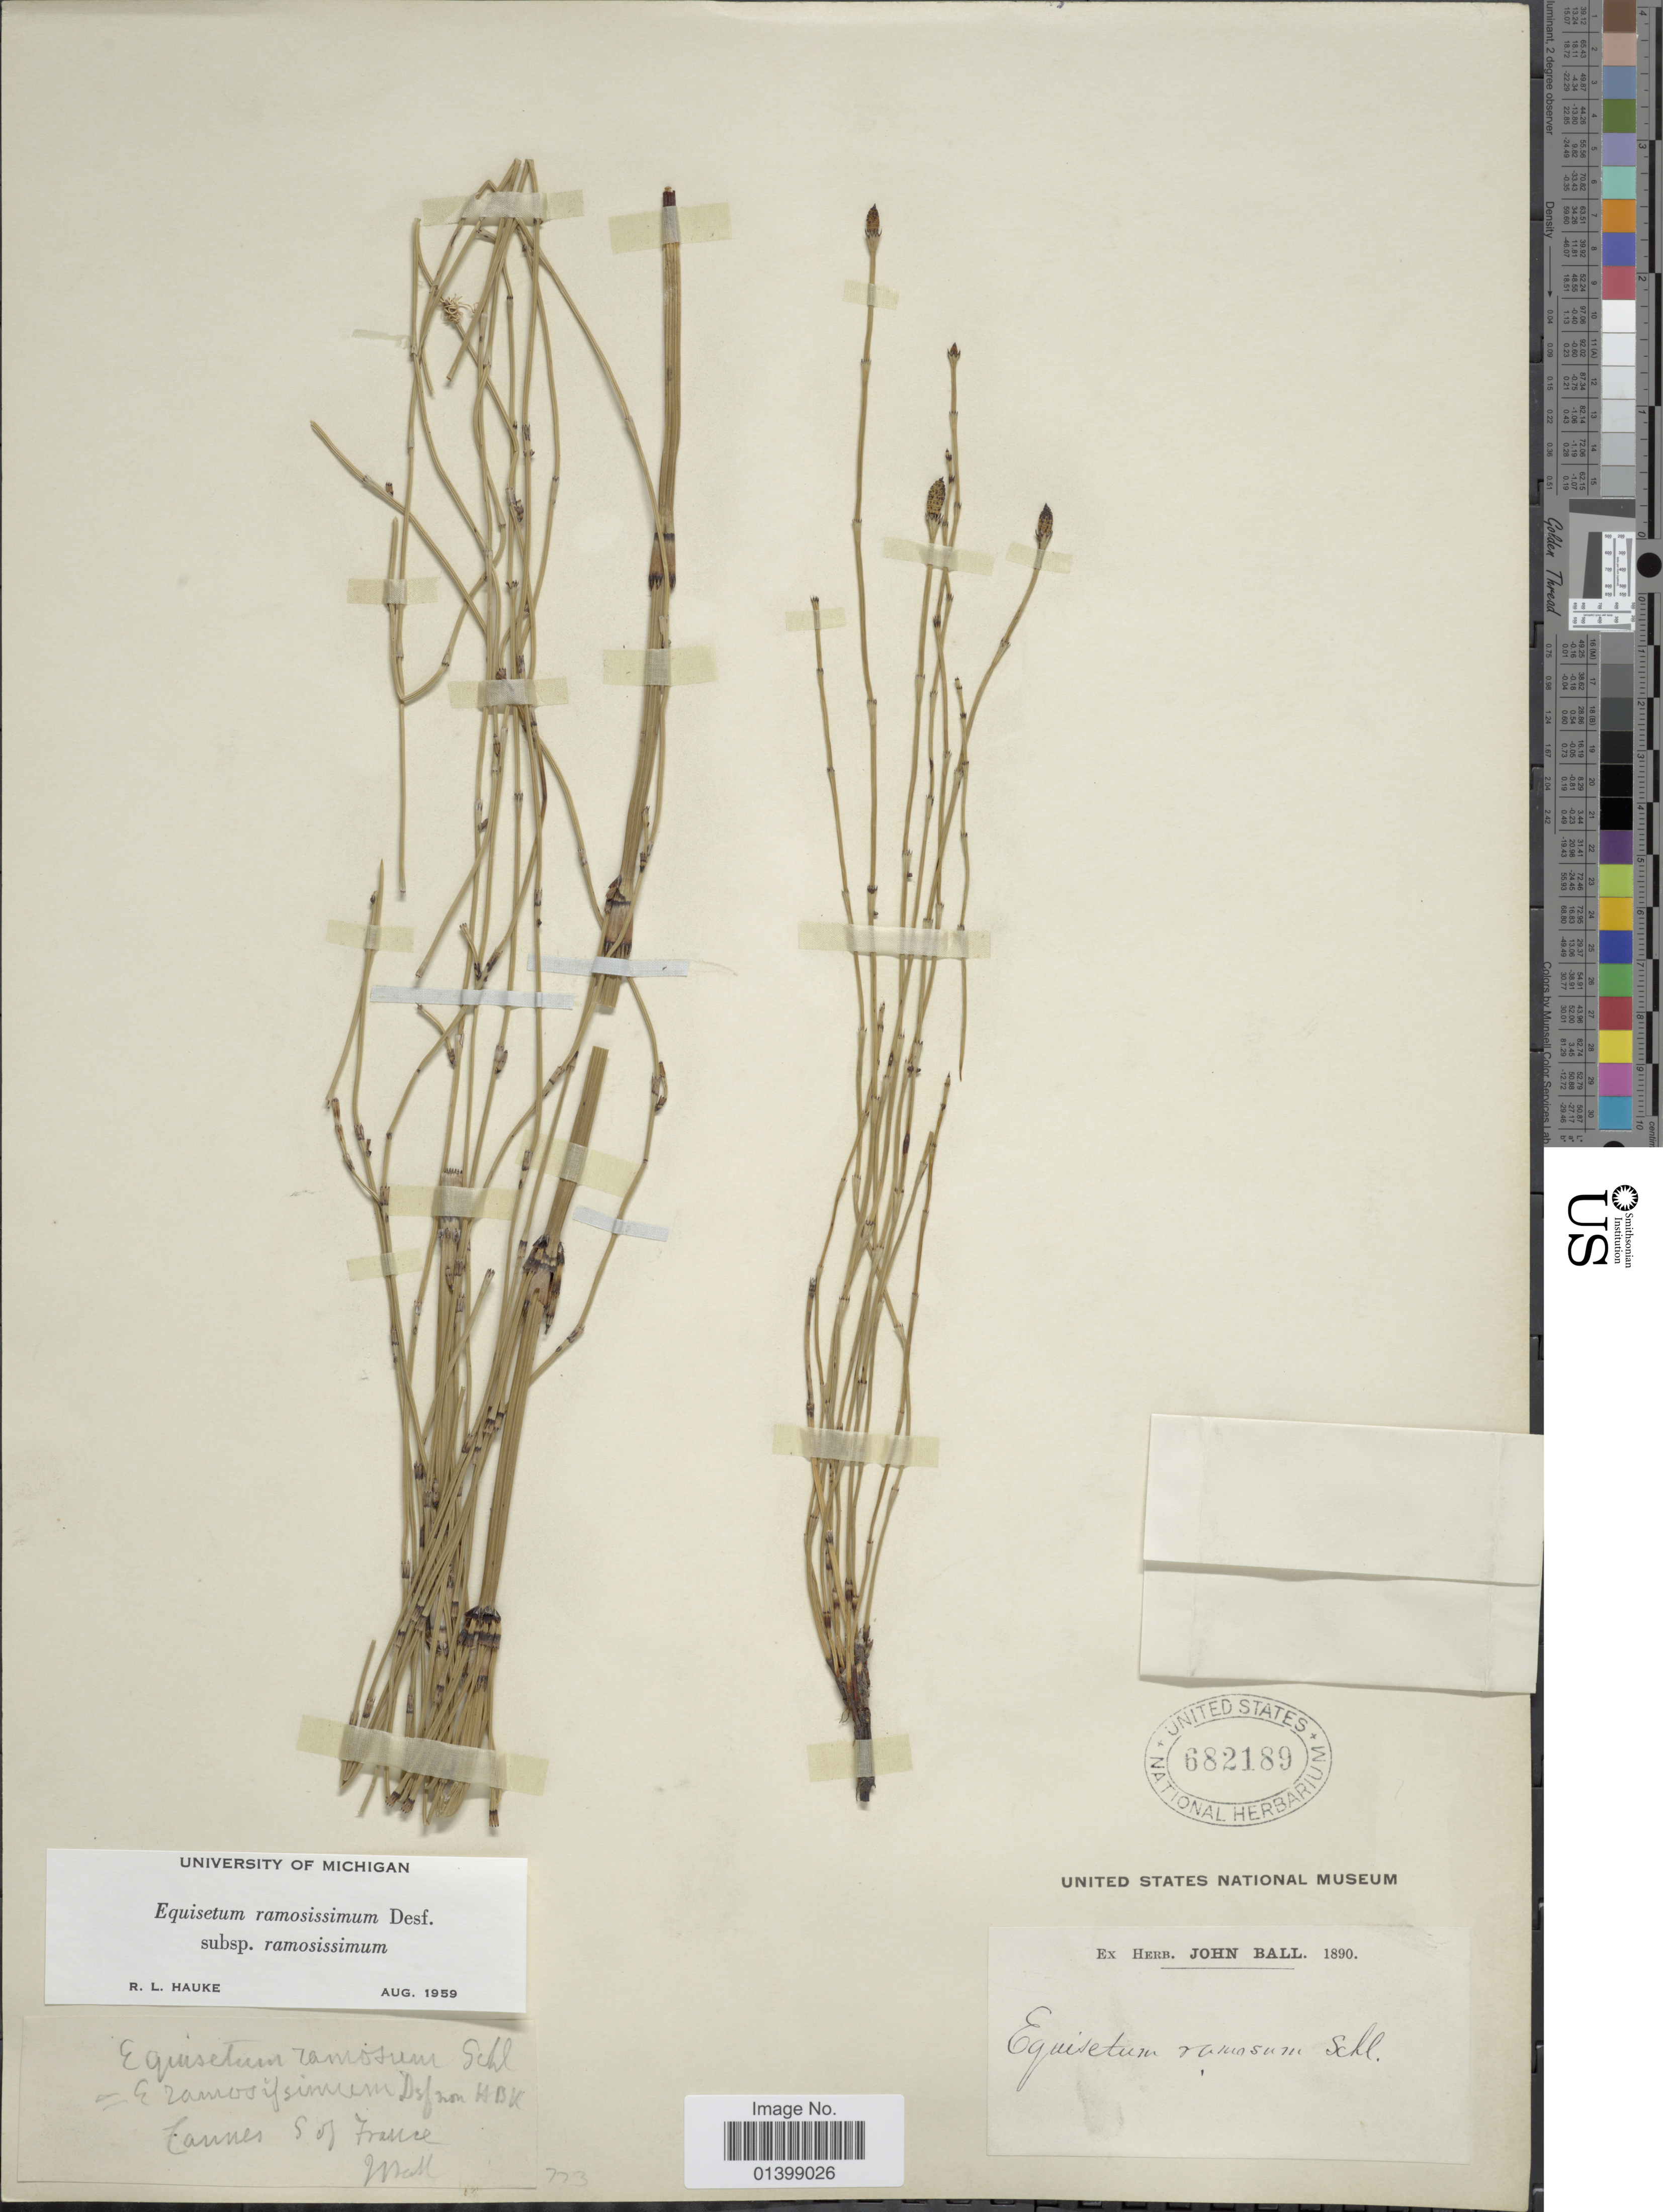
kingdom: Plantae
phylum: Tracheophyta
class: Polypodiopsida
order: Equisetales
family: Equisetaceae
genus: Equisetum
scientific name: Equisetum ramosissimum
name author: Desf.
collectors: J. Ball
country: France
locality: Cannes S of France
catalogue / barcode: US 682189